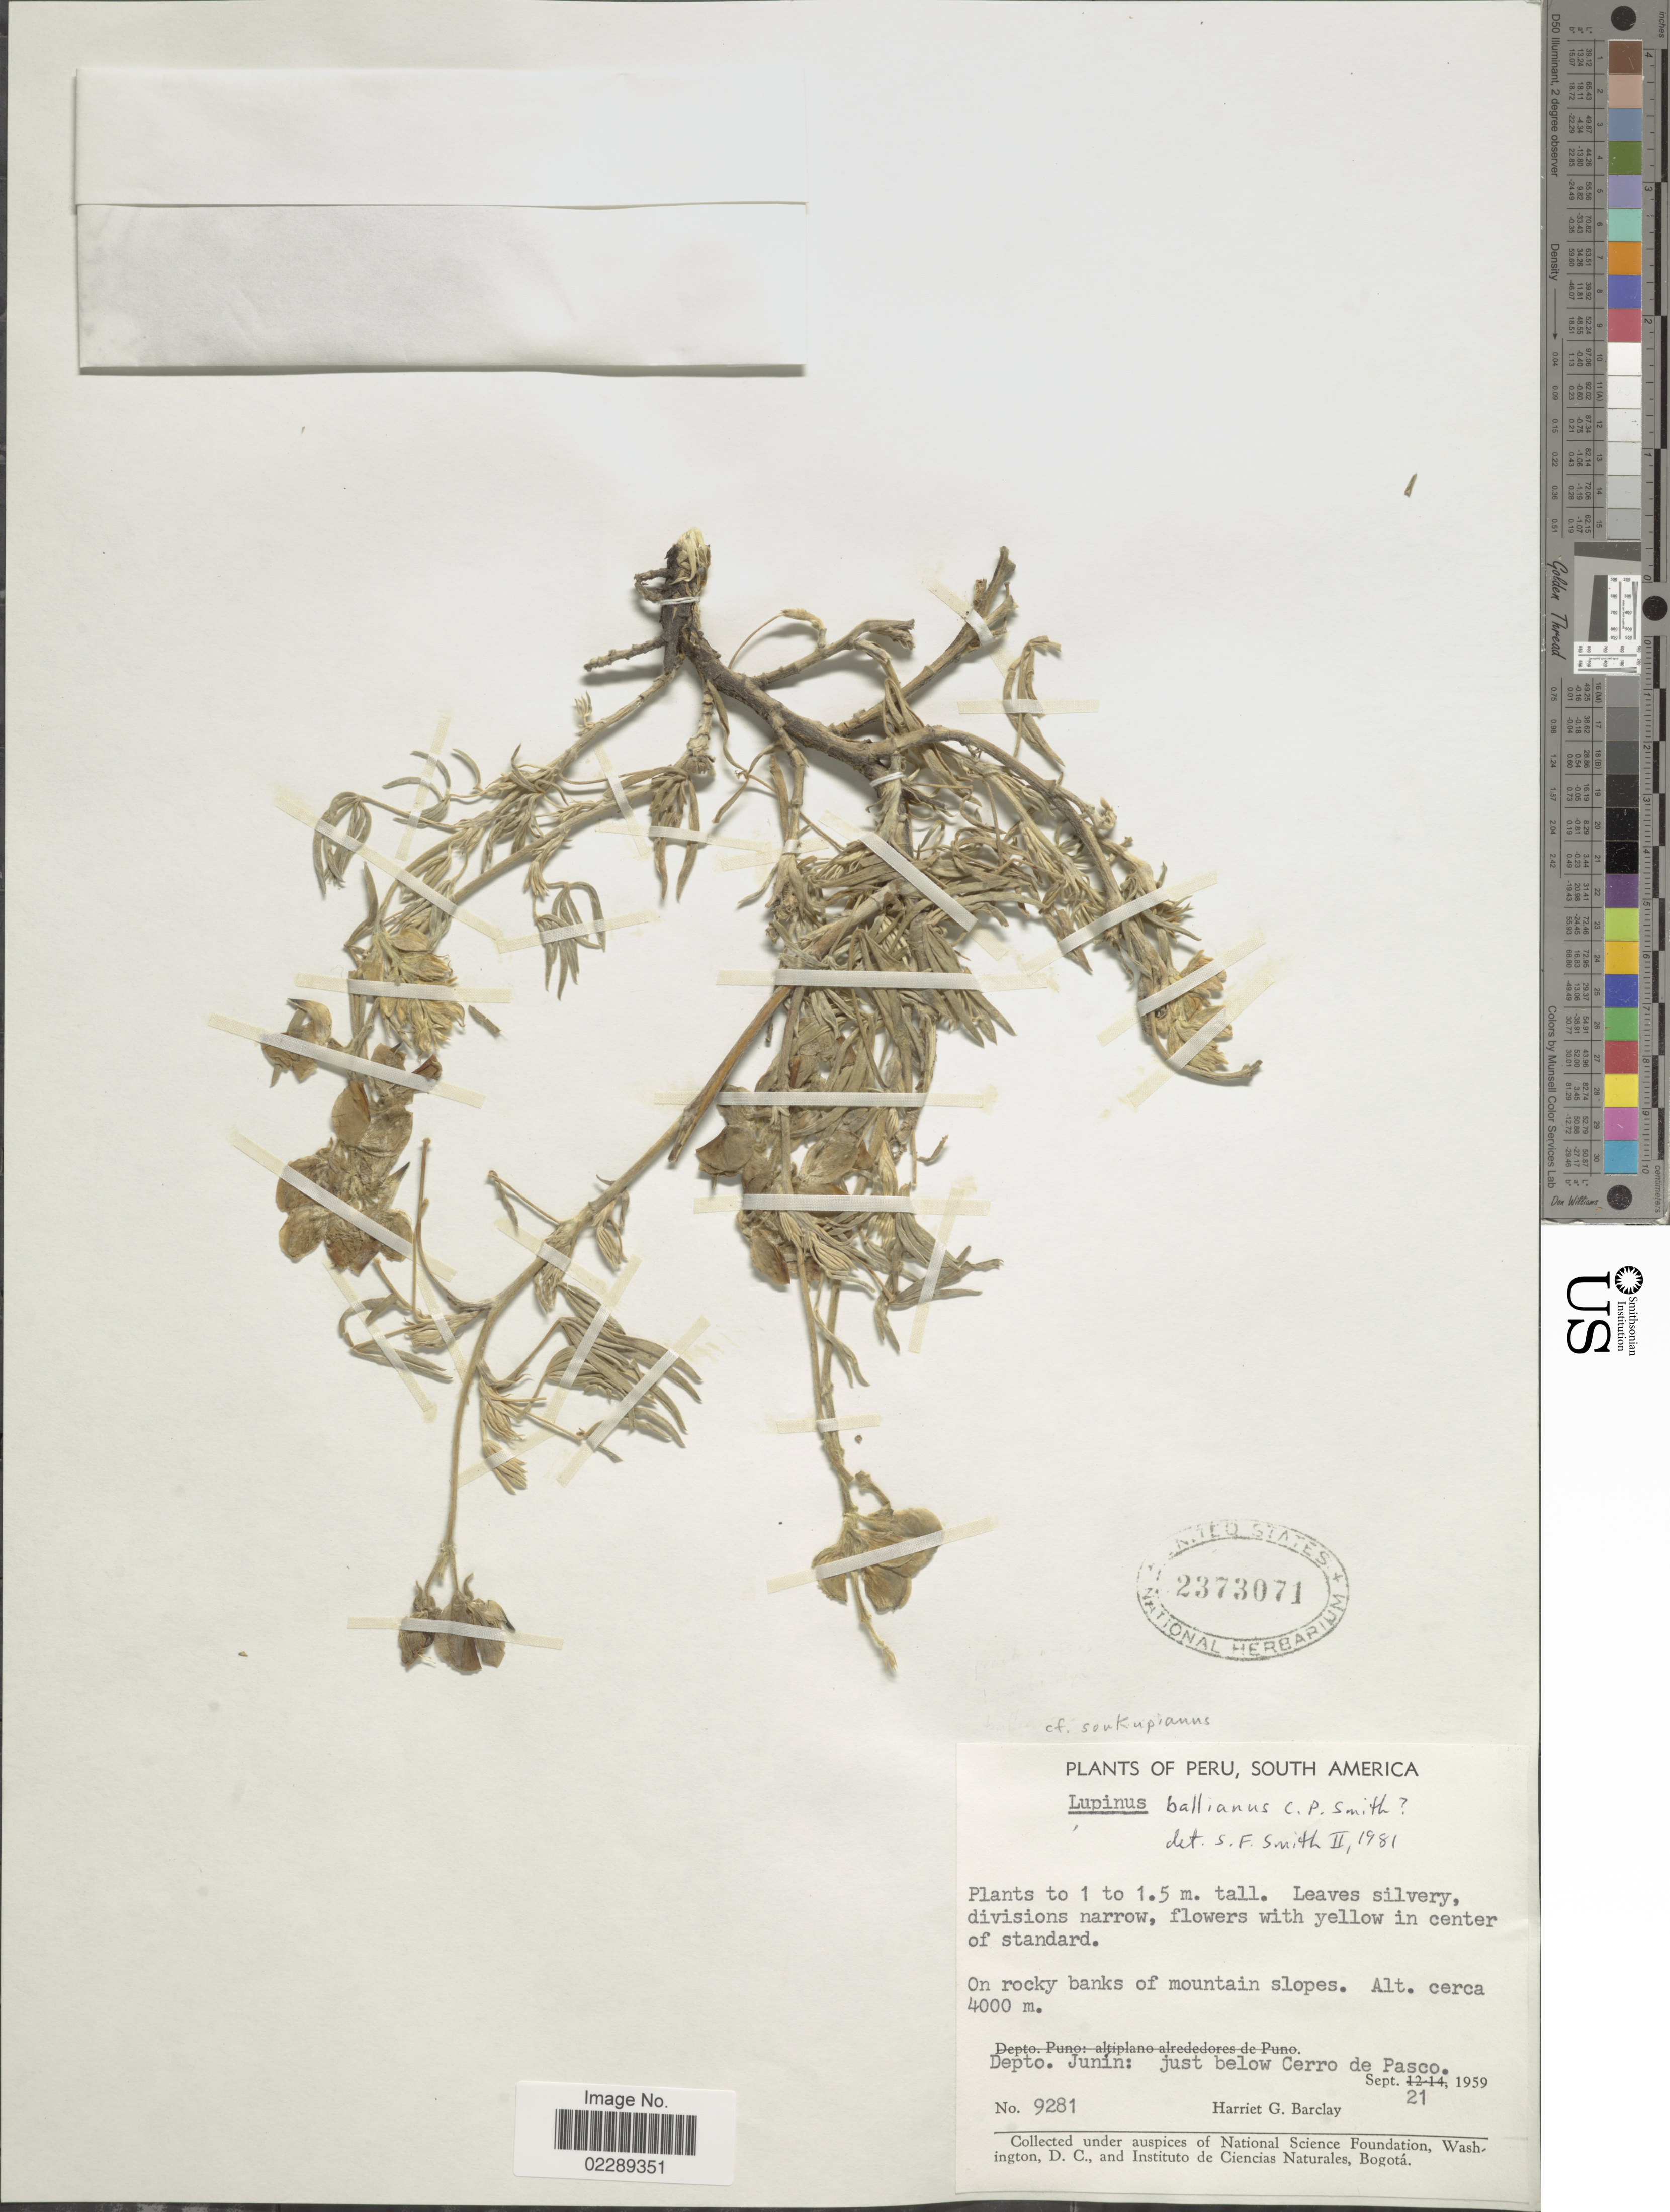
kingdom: Plantae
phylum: Tracheophyta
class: Magnoliopsida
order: Fabales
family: Fabaceae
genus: Lupinus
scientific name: Lupinus ballianus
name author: C.P. Sm.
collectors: H. G. Barclay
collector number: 9281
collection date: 1959-09-21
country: Peru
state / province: Junín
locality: On rocky banks of mountain slopes. Depto. Junín: just below Cerro de Pasco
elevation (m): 4000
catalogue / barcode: US 2373071